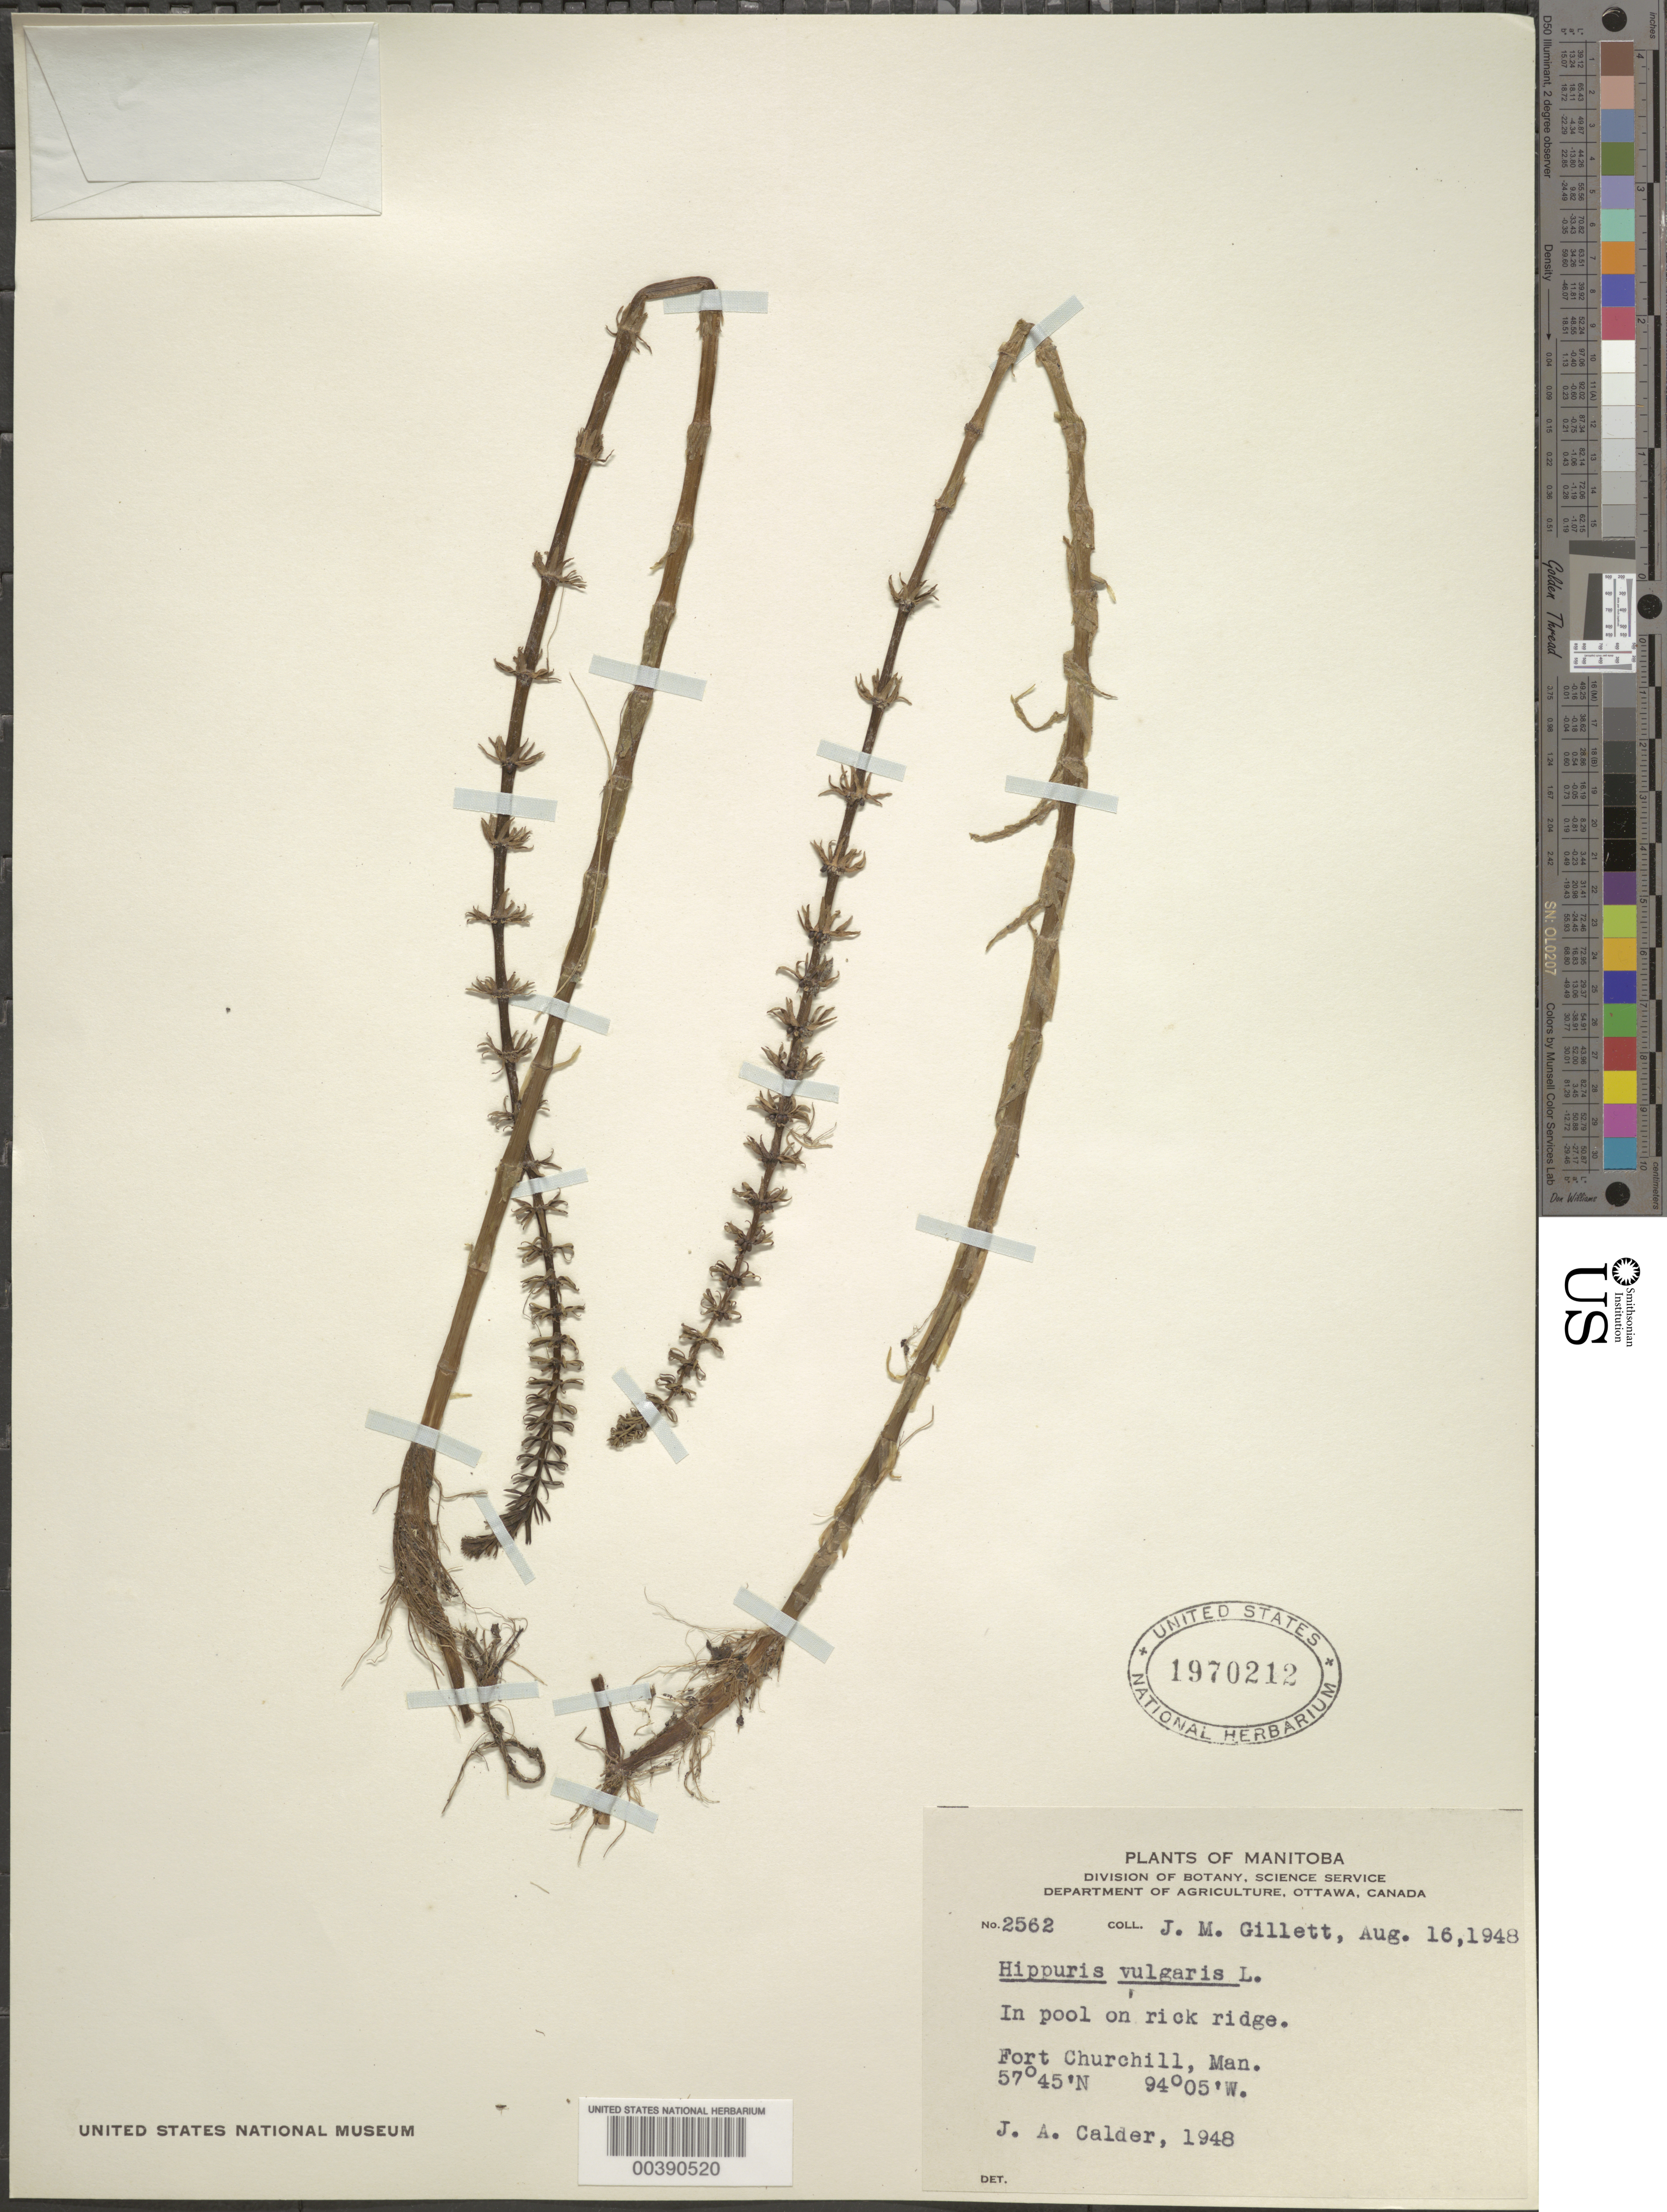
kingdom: Plantae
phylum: Tracheophyta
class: Magnoliopsida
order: Lamiales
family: Plantaginaceae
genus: Hippuris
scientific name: Hippuris vulgaris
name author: L.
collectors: J. Gillett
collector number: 2562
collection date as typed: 16 Aug 1948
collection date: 1948-08-16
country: Canada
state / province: Manitoba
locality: Fort churchill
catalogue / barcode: US 1970212